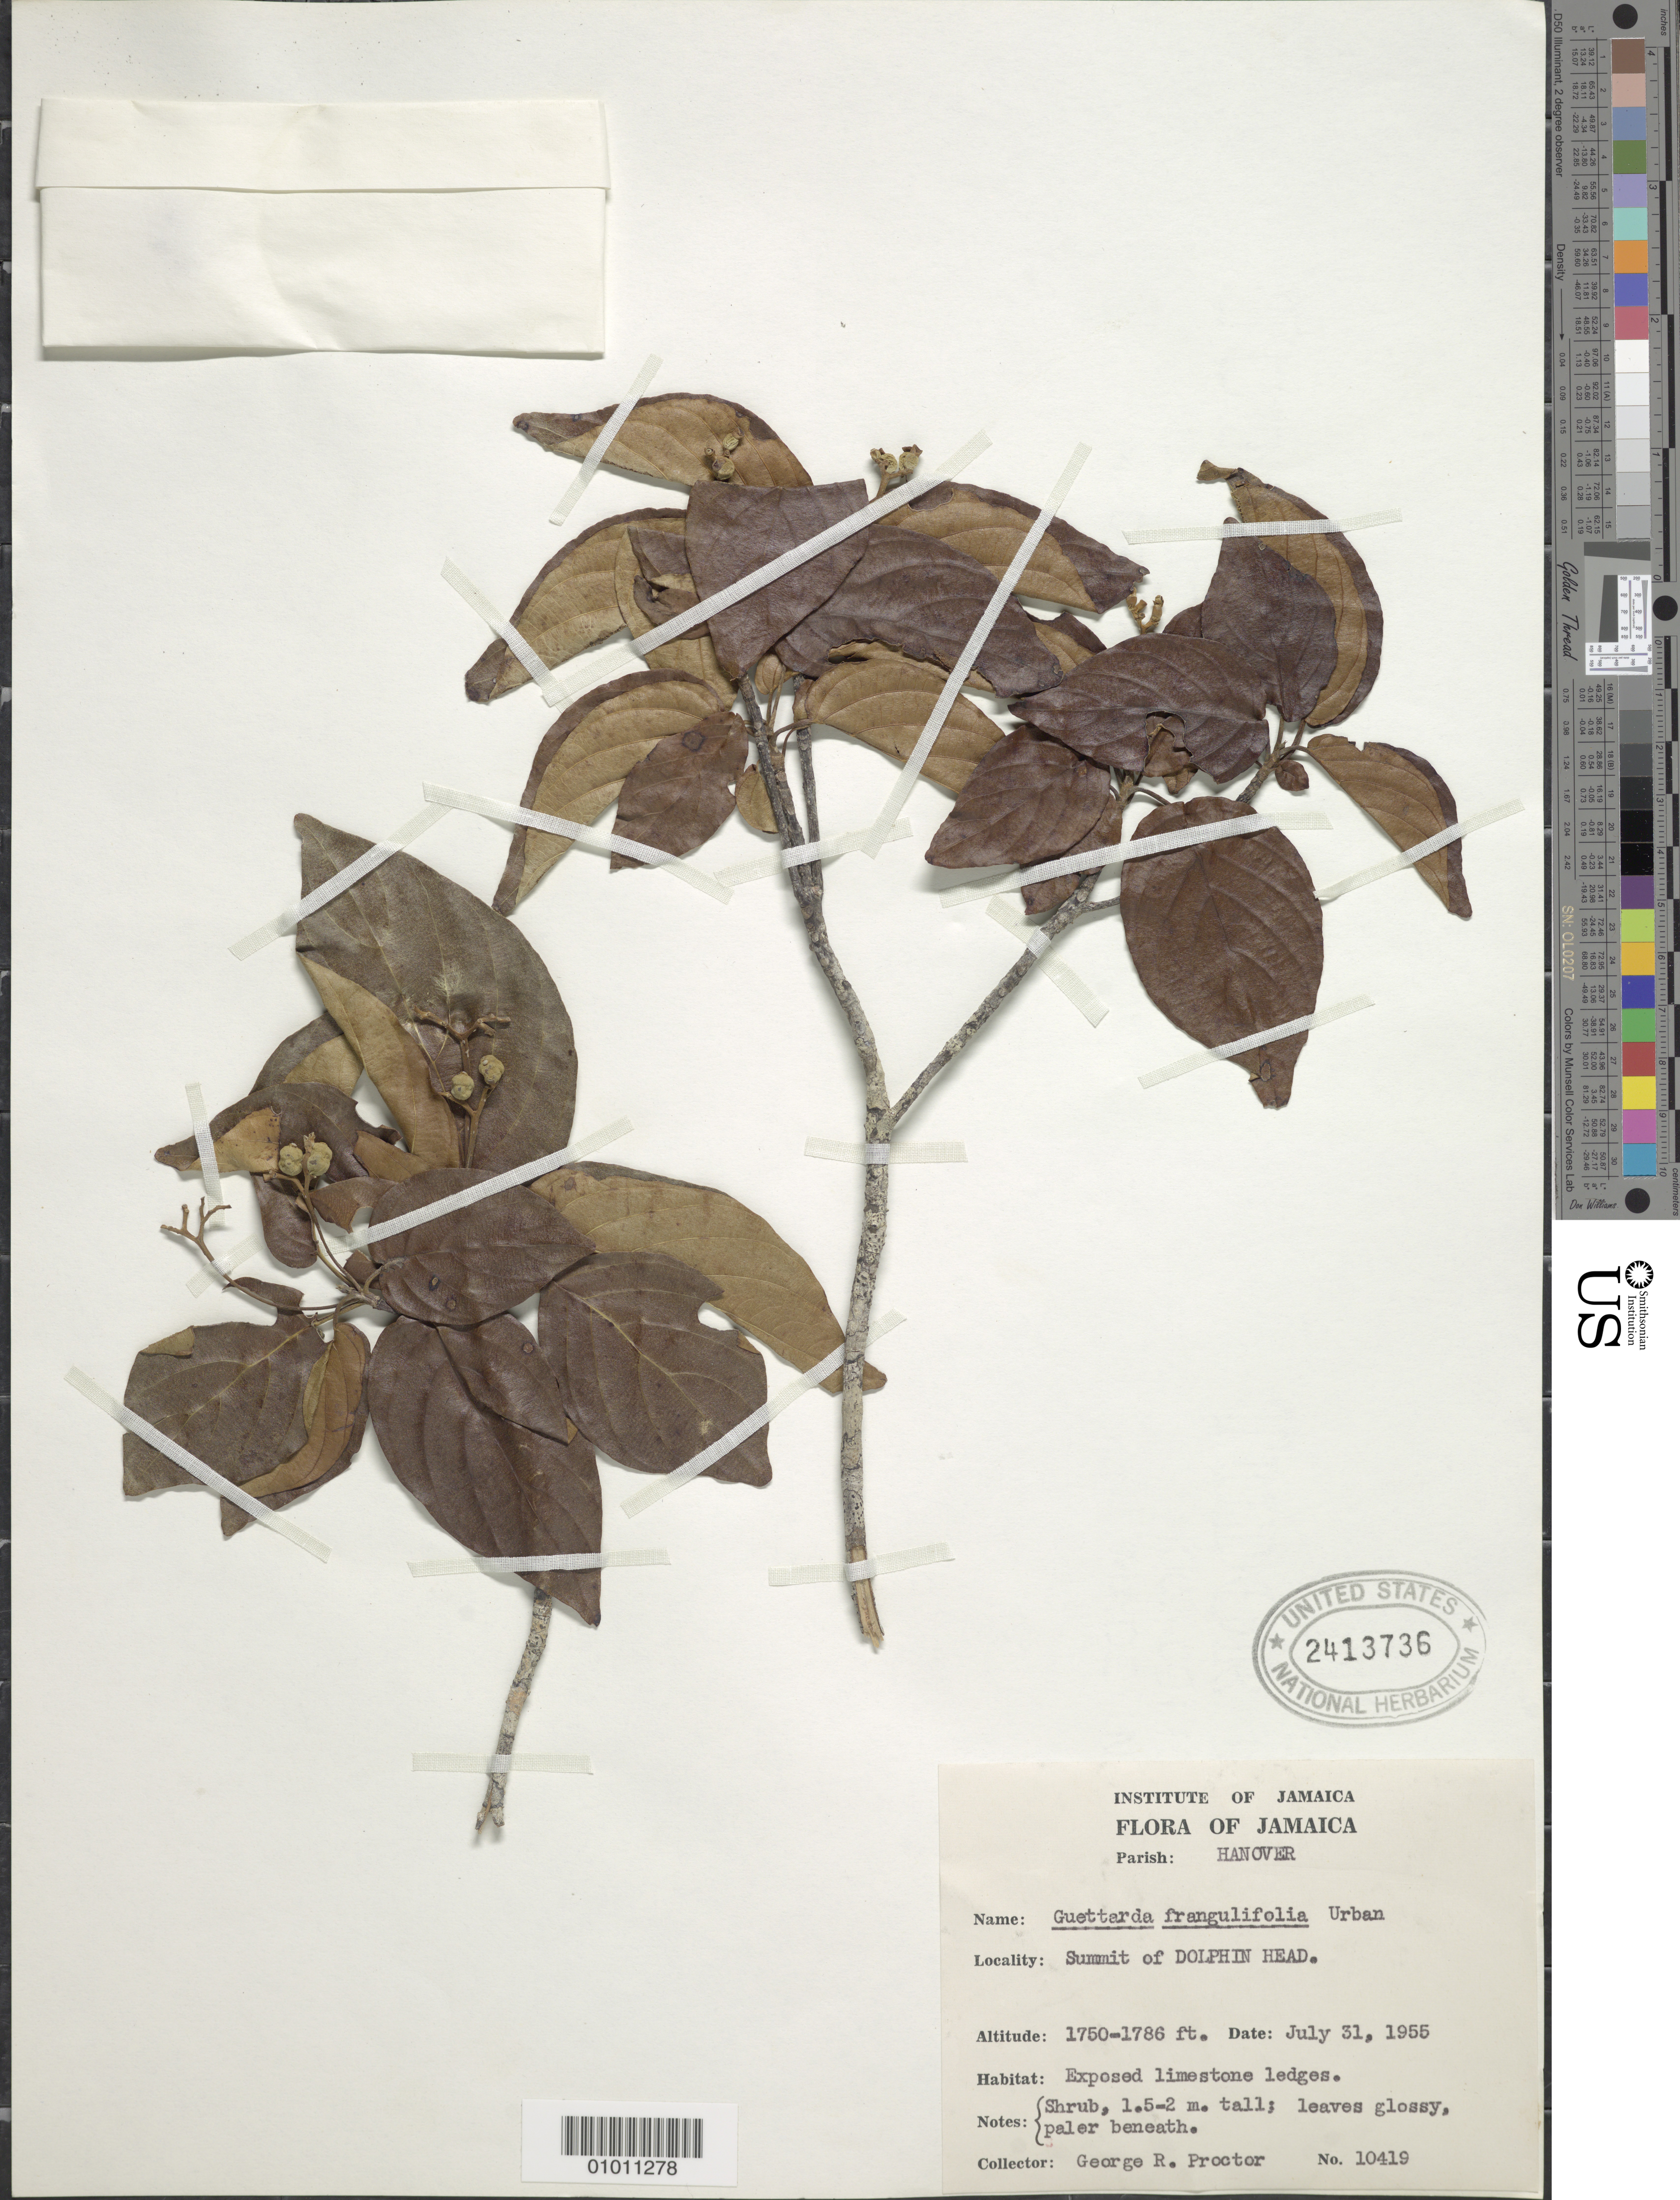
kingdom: Plantae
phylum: Tracheophyta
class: Magnoliopsida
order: Gentianales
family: Rubiaceae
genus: Guettarda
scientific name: Guettarda frangulifolia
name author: Urb.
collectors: G. R. Proctor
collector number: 10419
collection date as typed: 31 Jul 1955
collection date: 1955-07-31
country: Jamaica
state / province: Hanover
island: Jamaica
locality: Summit of Dolphin Head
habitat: Exposed limestone ledges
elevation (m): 533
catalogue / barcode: US 2413736